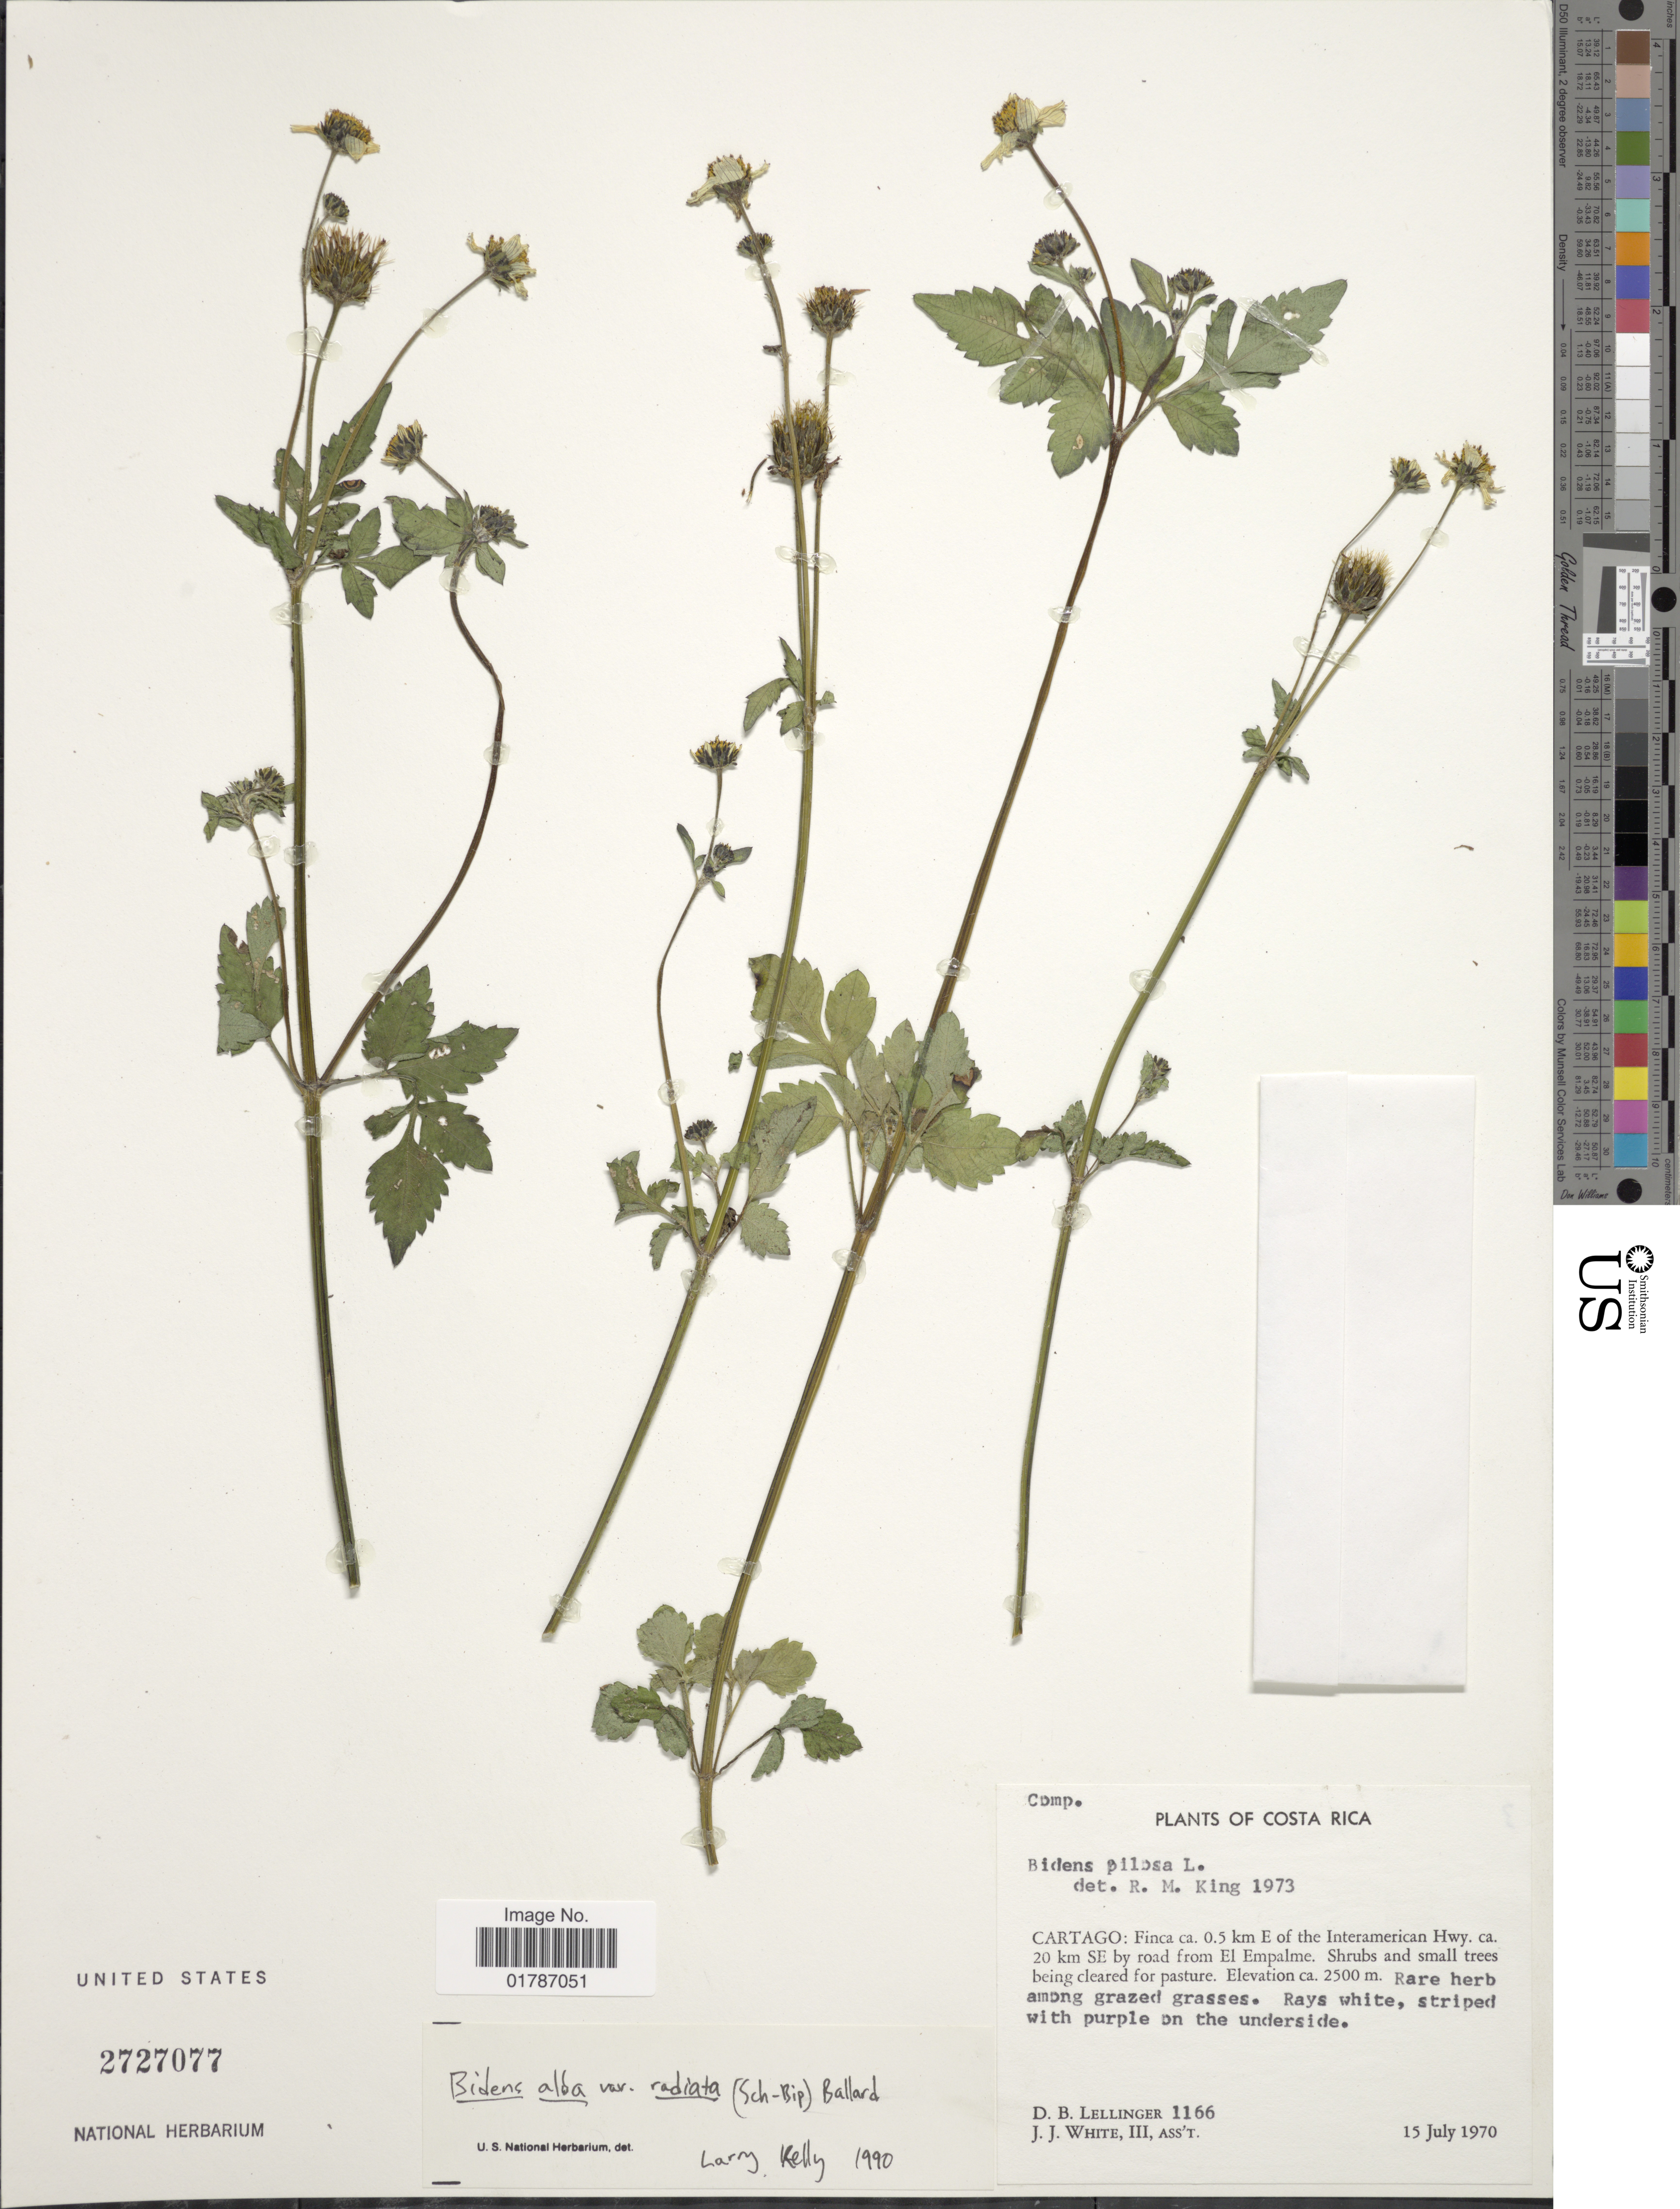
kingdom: Plantae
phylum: Tracheophyta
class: Magnoliopsida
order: Asterales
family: Asteraceae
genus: Bidens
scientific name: Bidens alba var. radiata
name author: (Sch. Bip.) R.E. Ballard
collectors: D. B. Lellinger & J. J. White III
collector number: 1166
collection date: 1970-07-15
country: Costa Rica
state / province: Cartago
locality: Cartago: Finca 0.5 km E of the Interamerican Hwy 20 km SE by road from El Empalme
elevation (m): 2500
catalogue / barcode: US 2727077